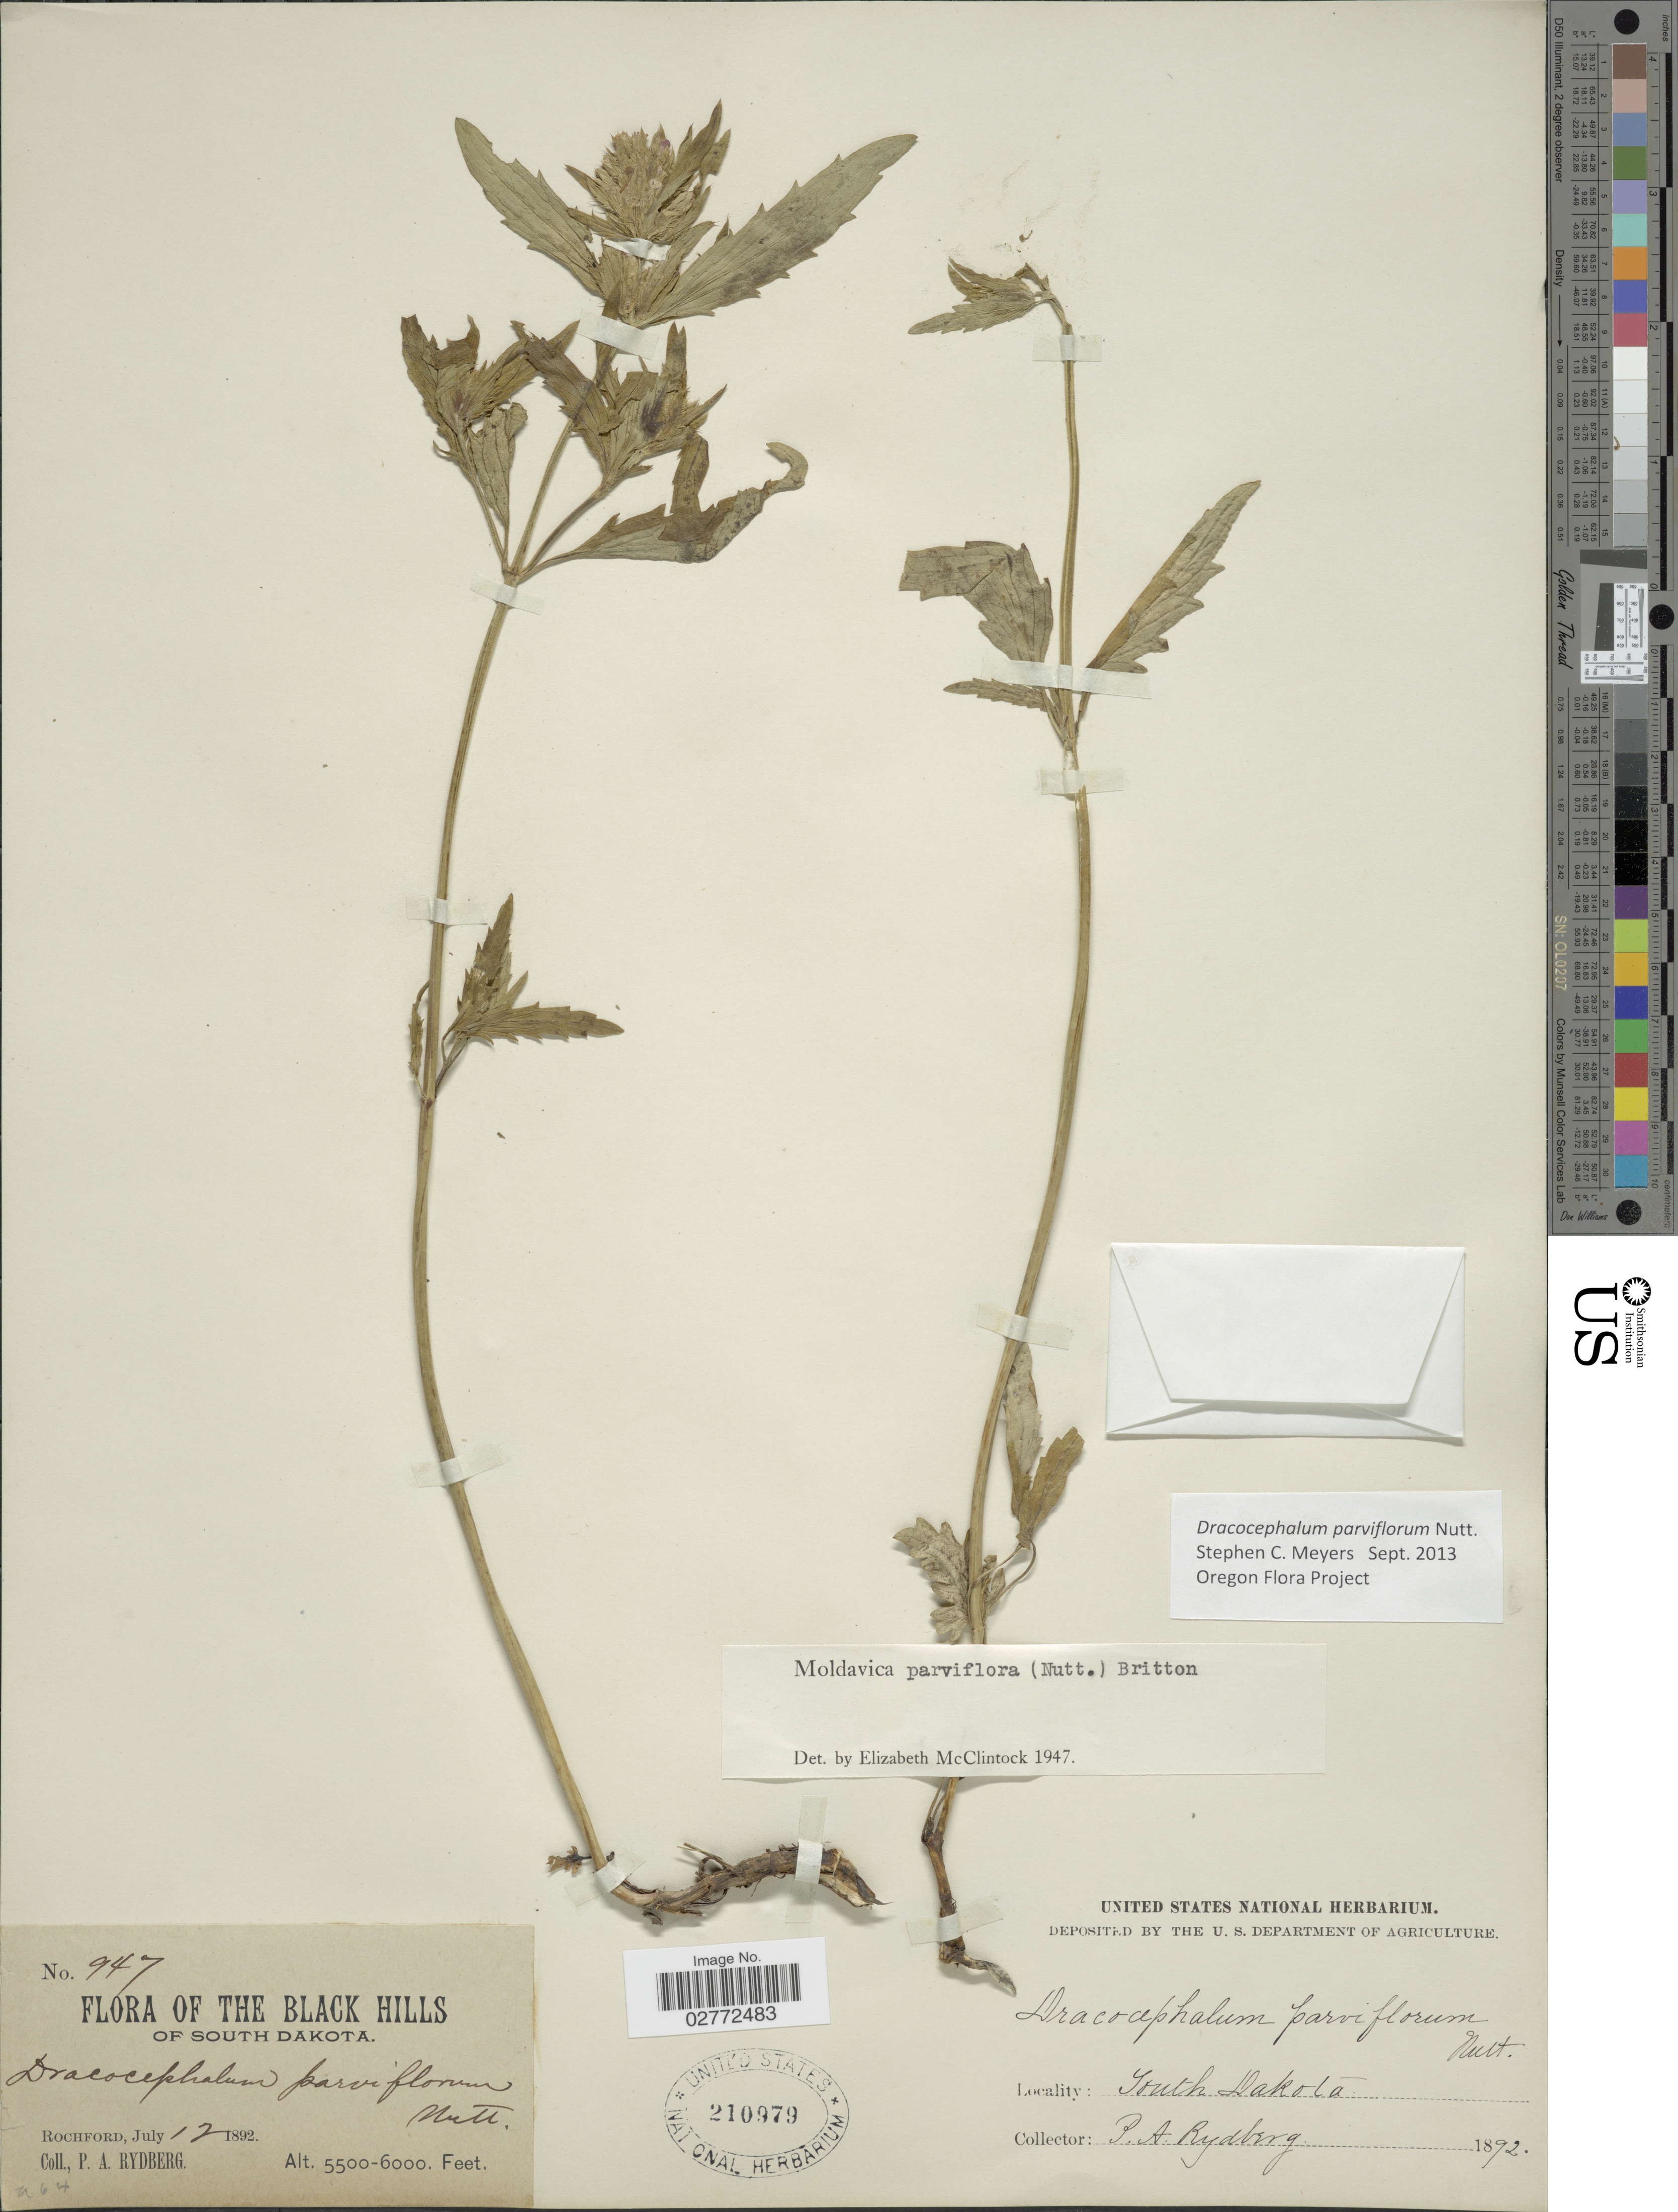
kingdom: Plantae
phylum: Tracheophyta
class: Magnoliopsida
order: Lamiales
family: Lamiaceae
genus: Dracocephalum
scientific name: Dracocephalum parviflorum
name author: Nutt.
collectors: P. A. Rydberg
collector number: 947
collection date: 1892-07-12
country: United States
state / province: South Dakota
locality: The Black Hills. Rochford.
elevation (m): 1676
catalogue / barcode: US 210979